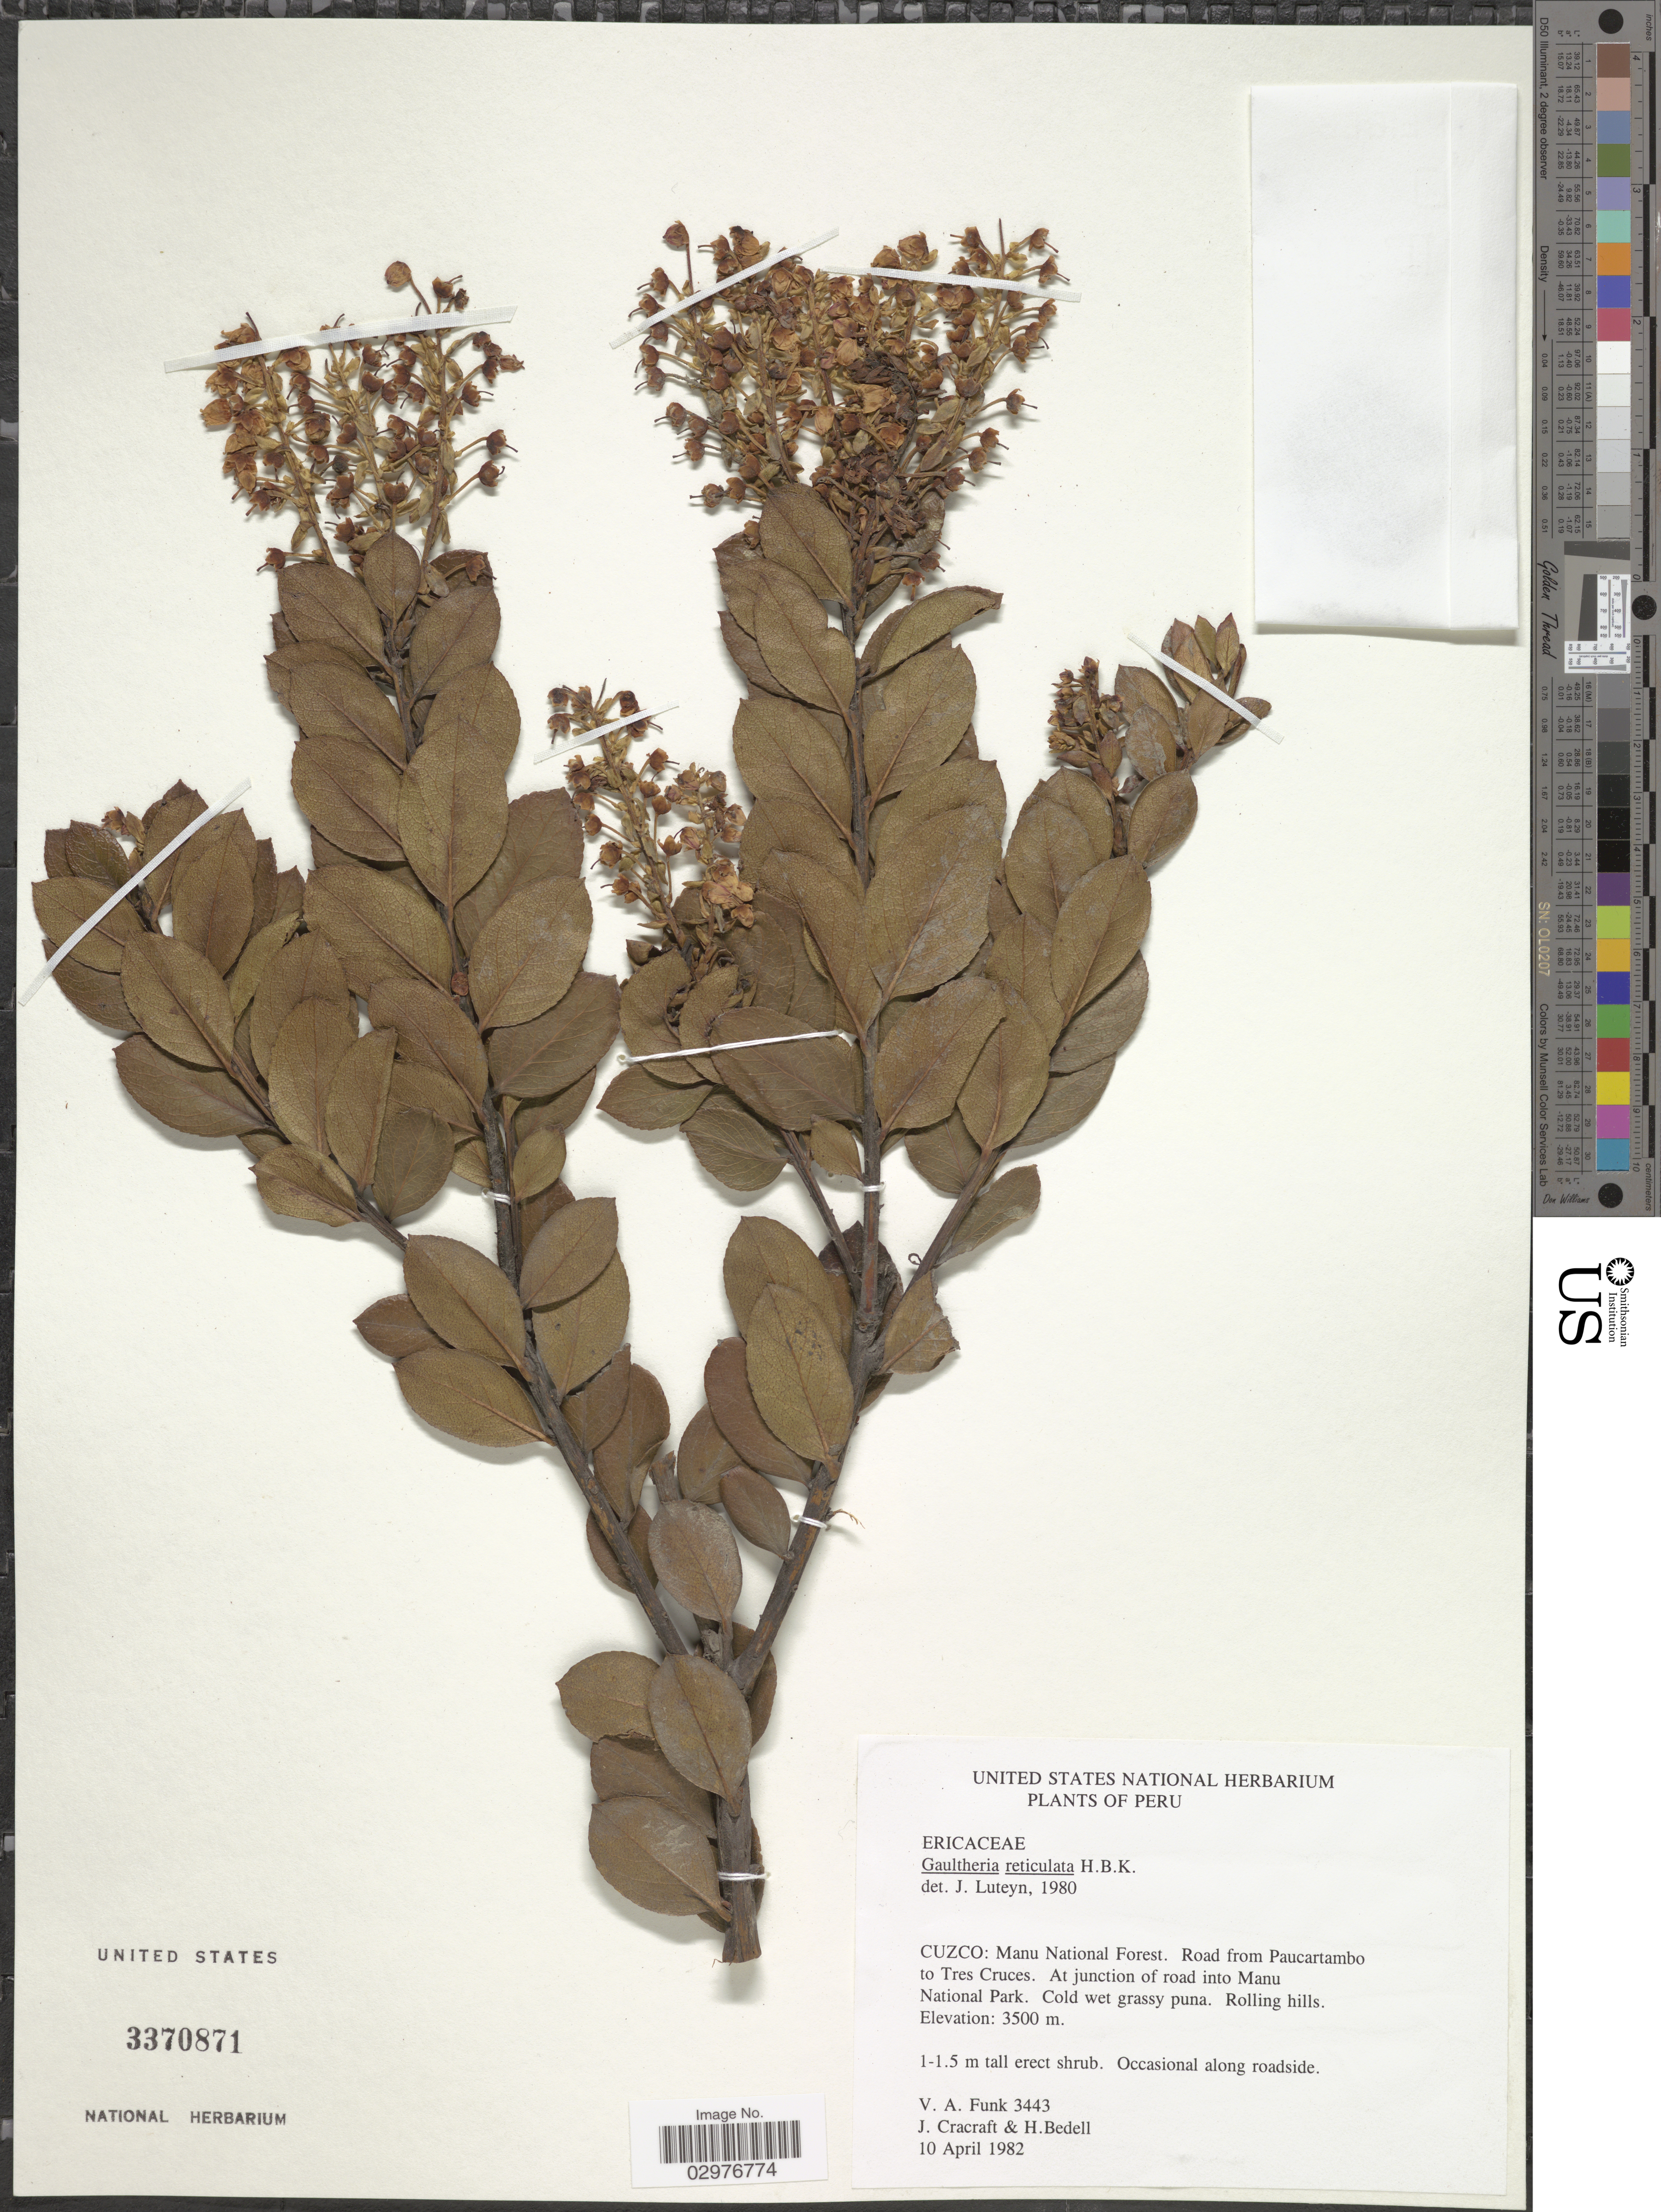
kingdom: Plantae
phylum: Tracheophyta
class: Magnoliopsida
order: Ericales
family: Ericaceae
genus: Gaultheria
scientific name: Gaultheria reticulata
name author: Kunth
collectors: V. Funk, J. L. Cracraft & H. Bedell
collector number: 3443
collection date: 1982-04-10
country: Peru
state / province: Cusco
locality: Manu National Forest. Road from Paucartambo to Tres Cruces. At junction of road into Manu National Park.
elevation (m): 3500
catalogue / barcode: US 3370871